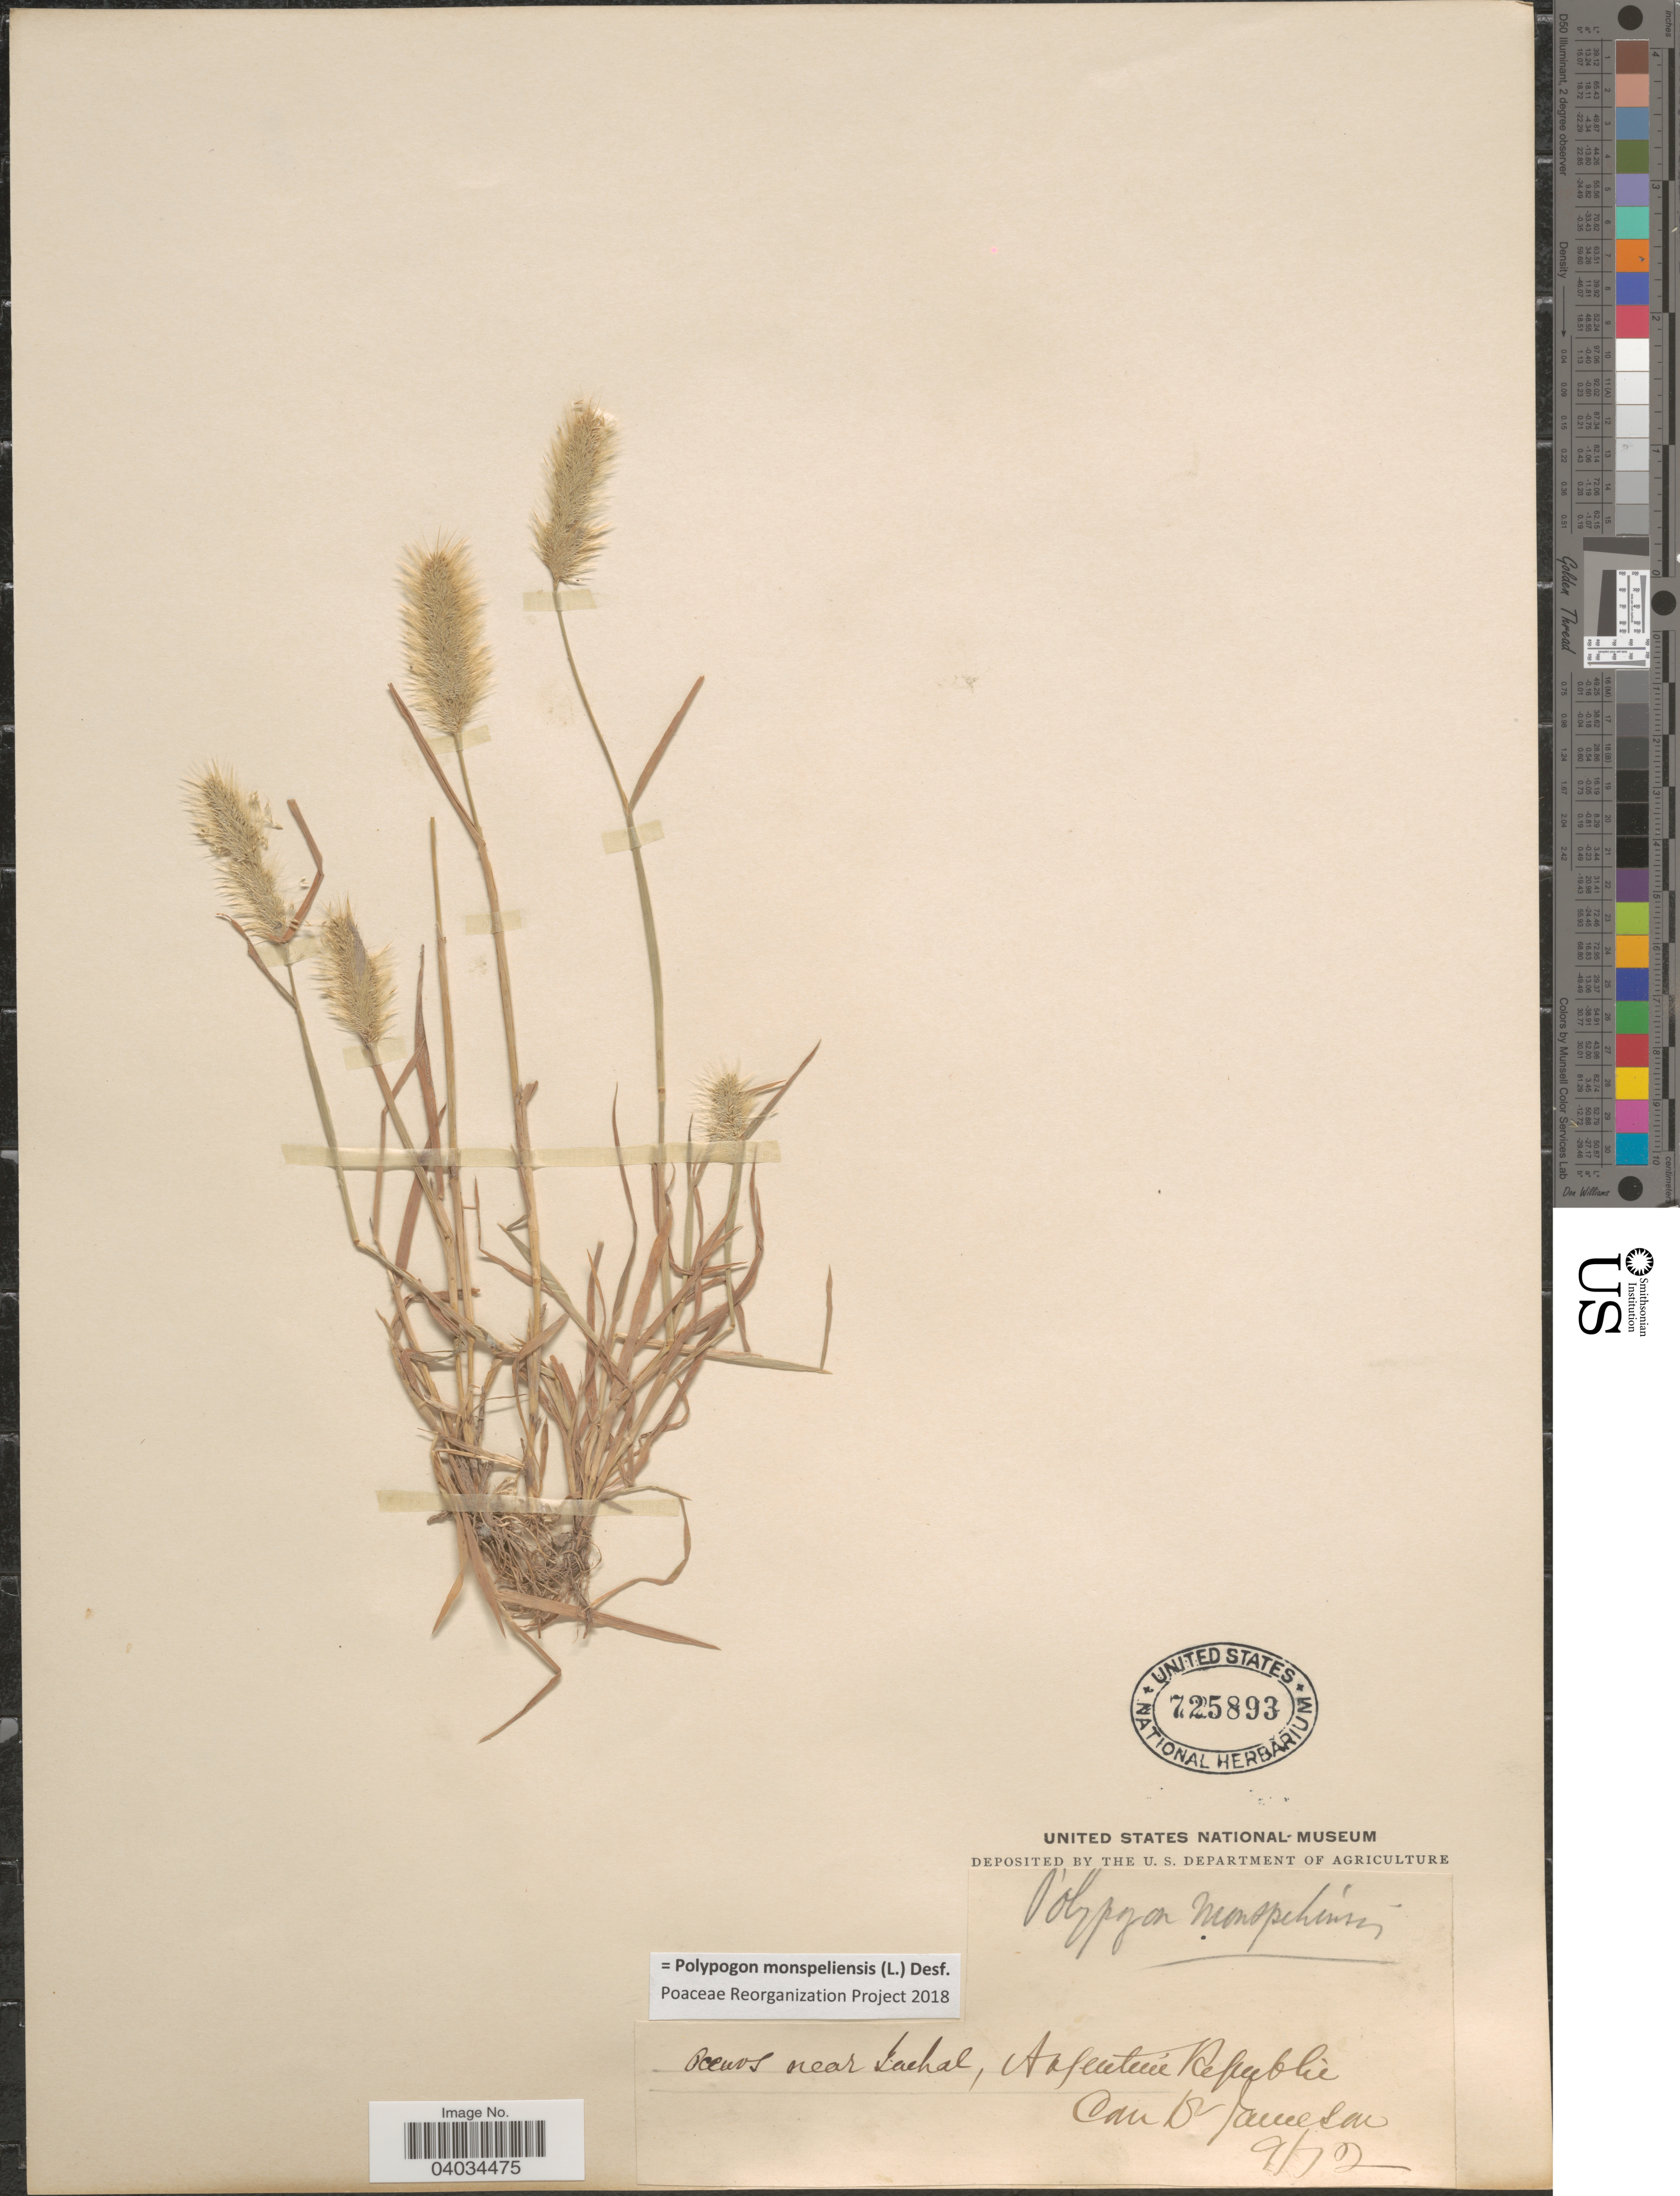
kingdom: Plantae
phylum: Tracheophyta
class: Liliopsida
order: Poales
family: Poaceae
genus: Polypogon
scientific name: Polypogon monspeliensis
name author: (L.) Desf.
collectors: -- Jameson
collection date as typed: Transcribed d/m/y: /9/72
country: Argentina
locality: Pocnos near Lachal, Argentina Republic.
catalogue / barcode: US 725893